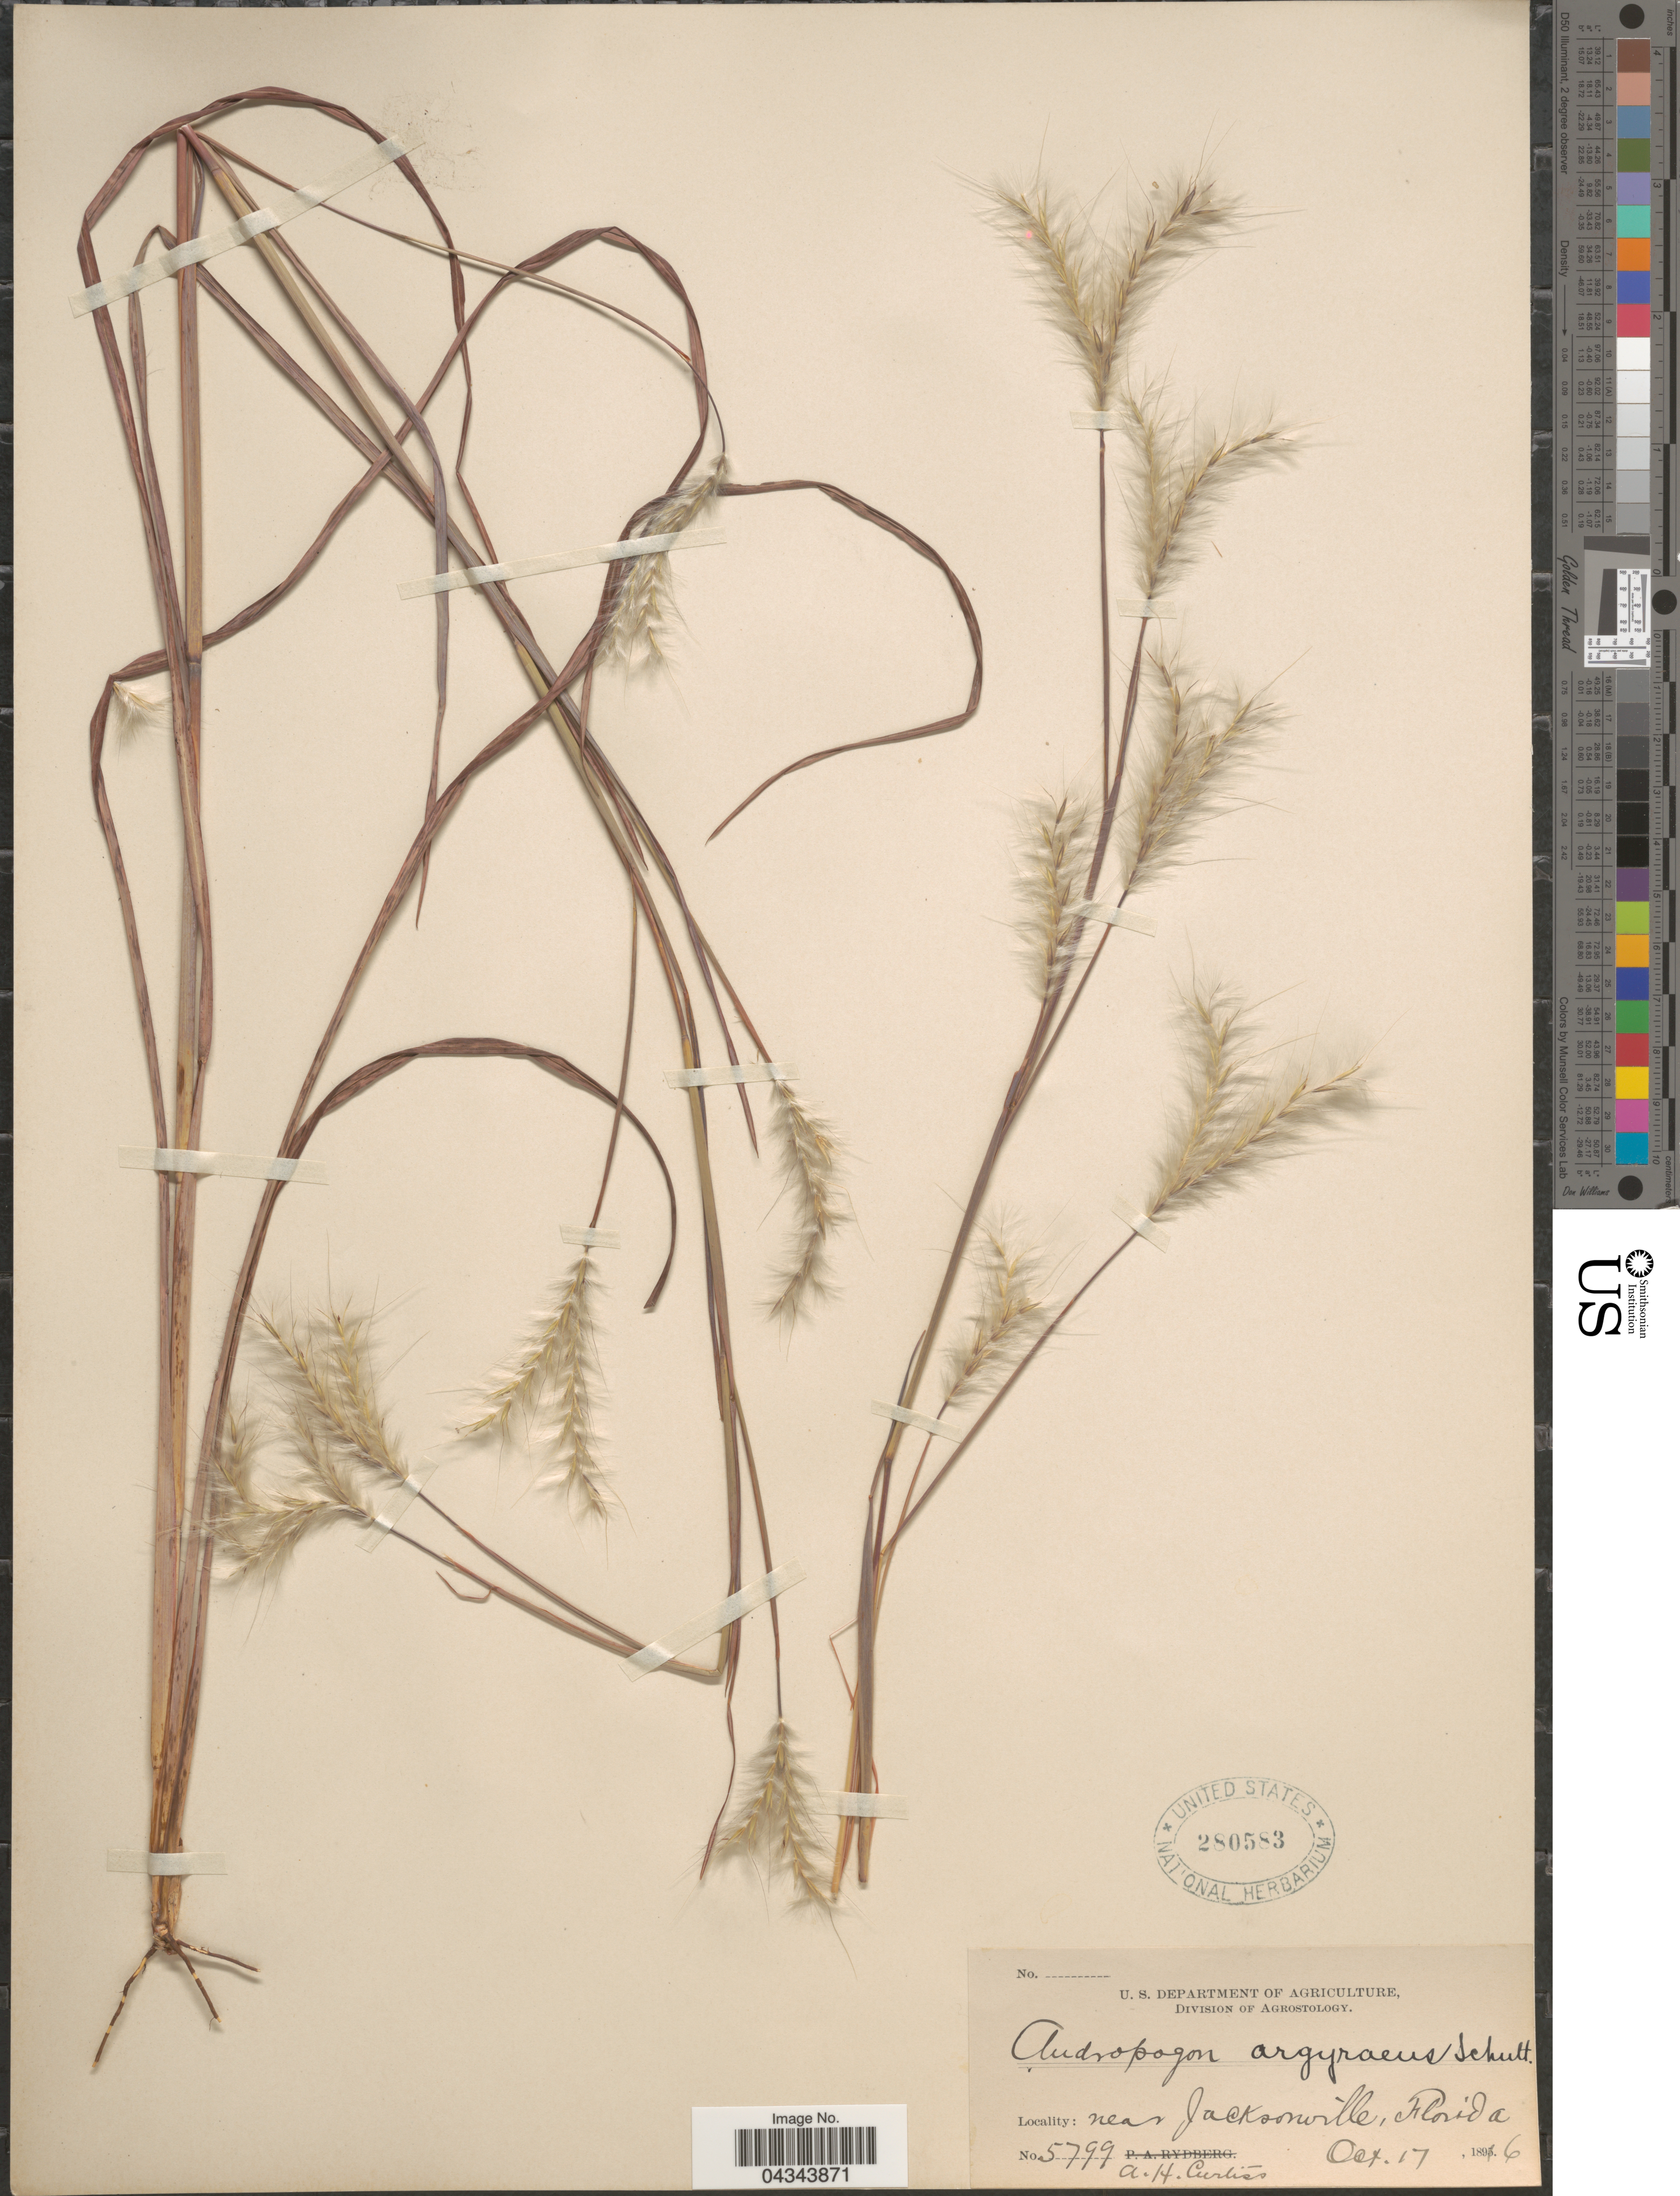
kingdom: Plantae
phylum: Tracheophyta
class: Liliopsida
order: Poales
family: Poaceae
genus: Andropogon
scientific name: Andropogon ternarius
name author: Michx.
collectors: A. H. Curtiss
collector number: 5799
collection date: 1896-10-17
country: United States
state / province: Florida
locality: Near Jacksonville.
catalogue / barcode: US 280583